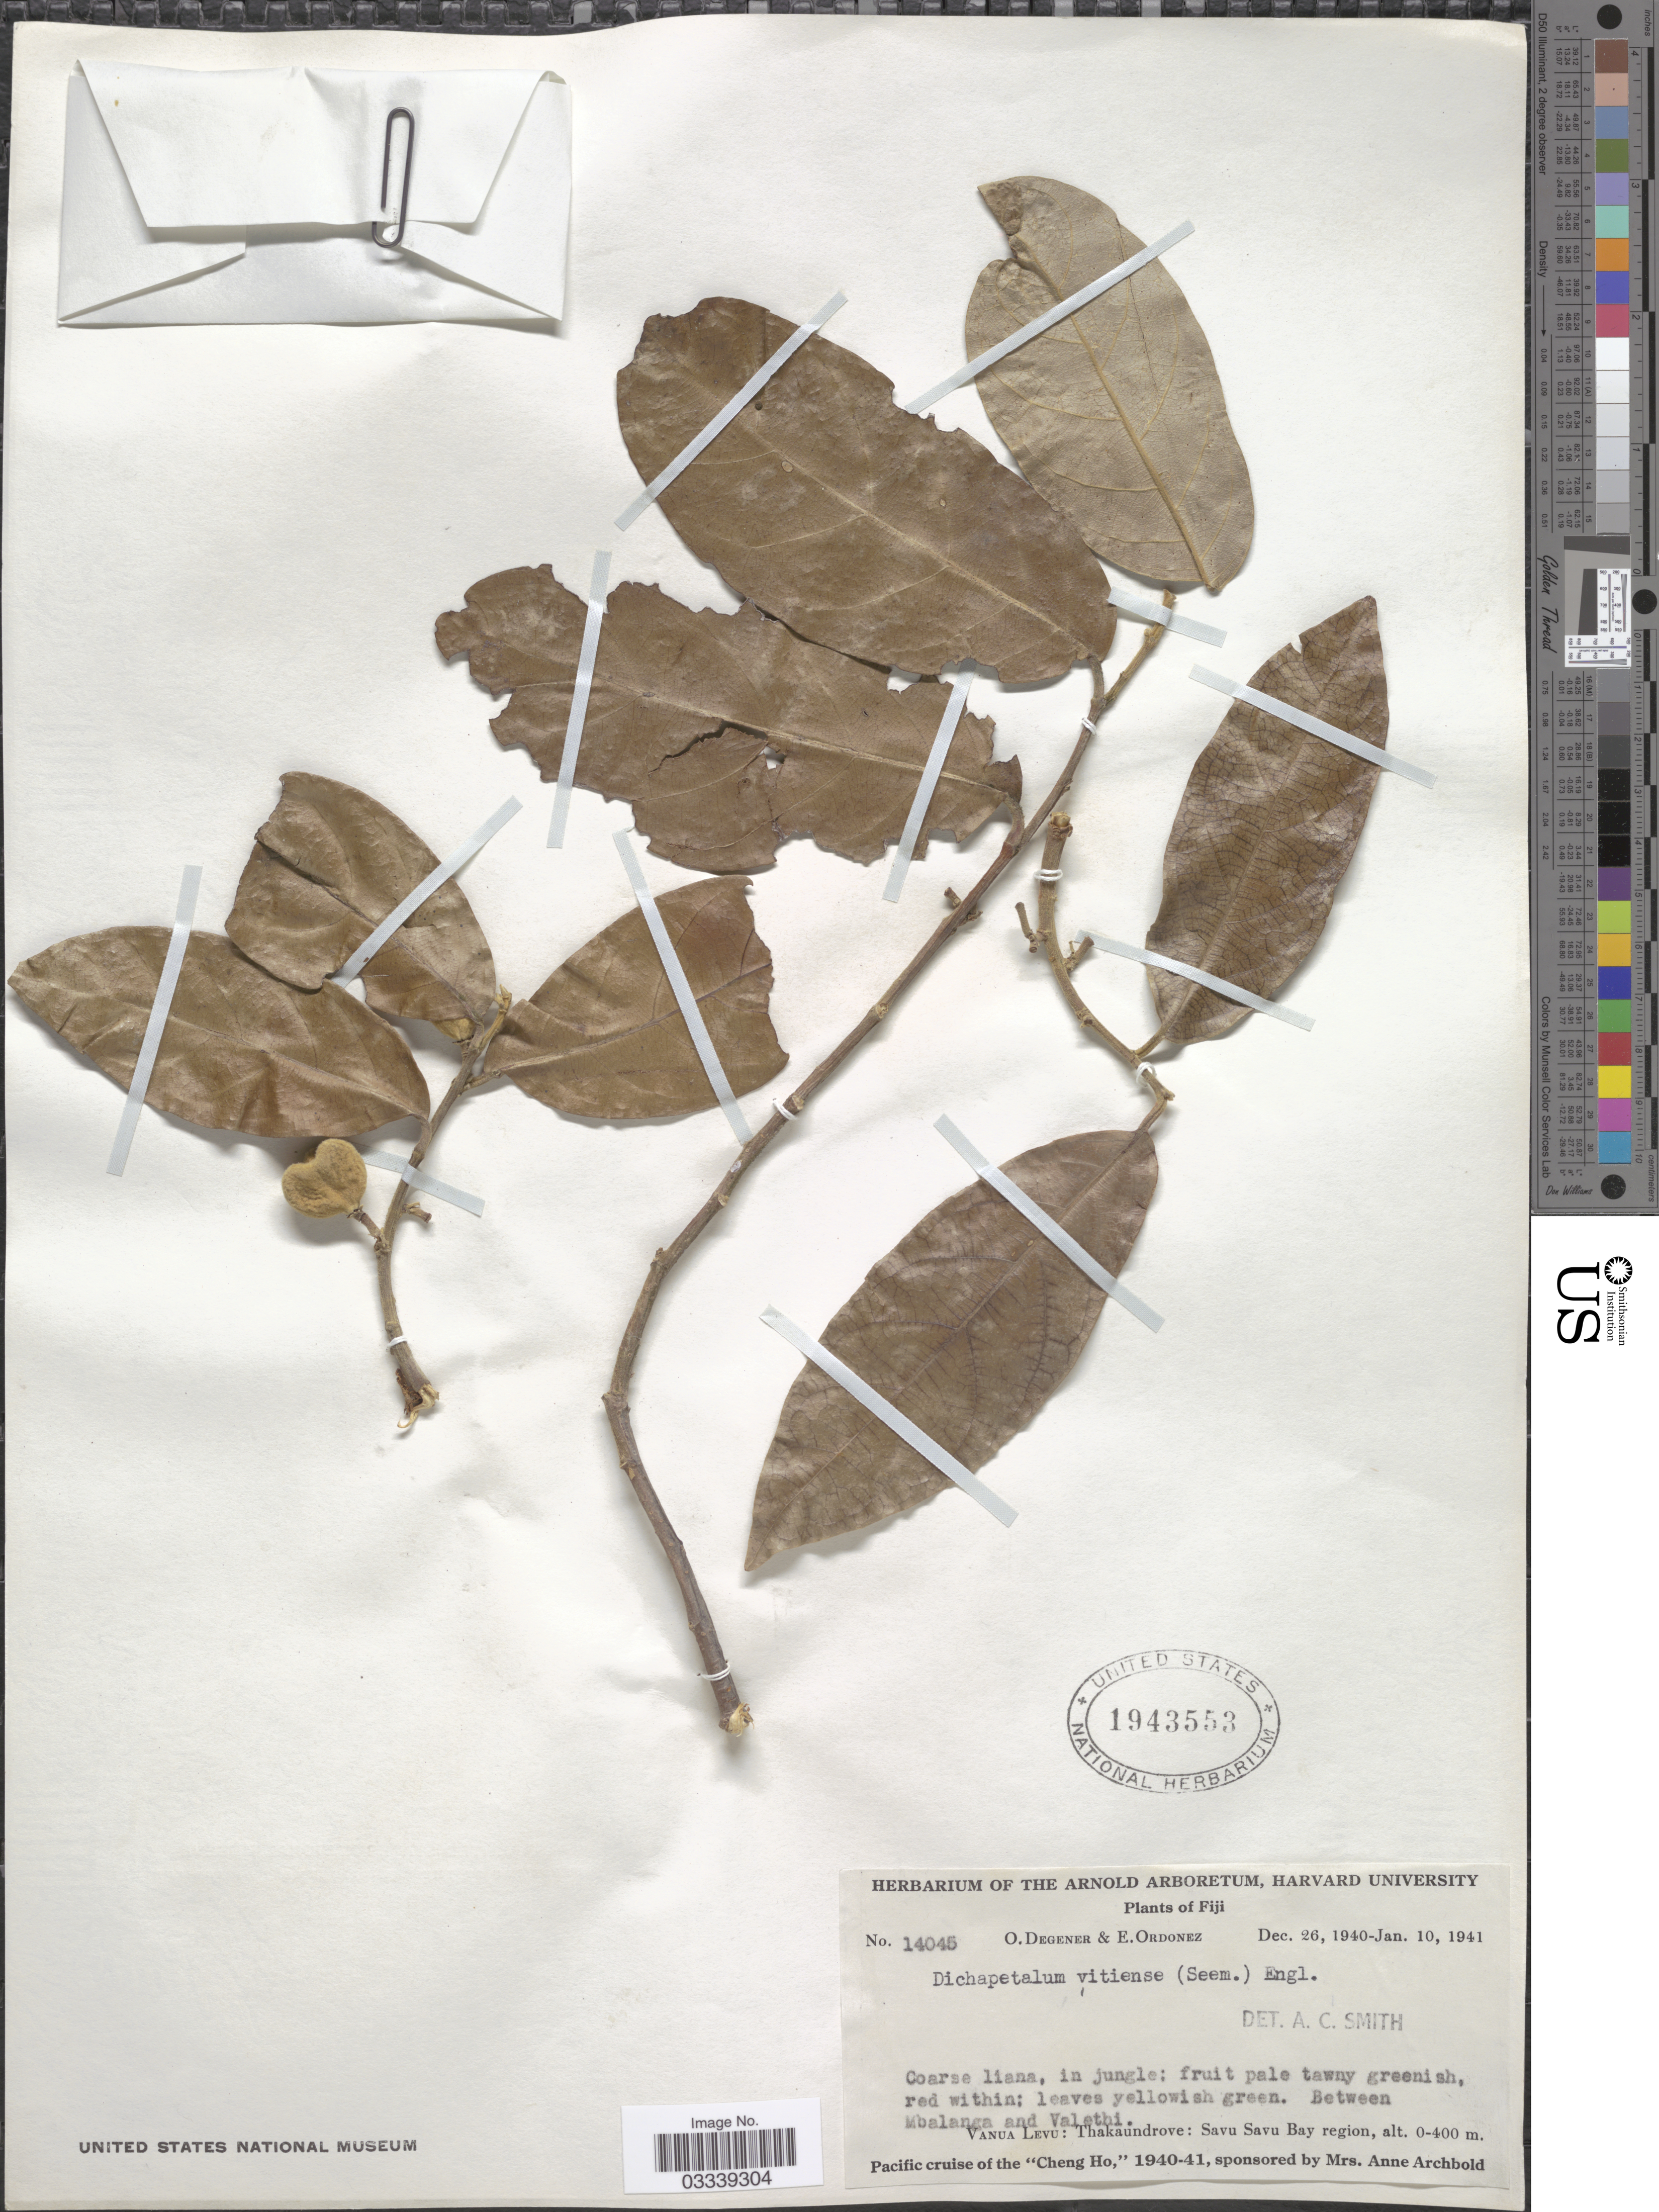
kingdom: Plantae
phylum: Tracheophyta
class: Magnoliopsida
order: Malpighiales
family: Dichapetalaceae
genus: Dichapetalum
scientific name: Dichapetalum vitiense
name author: (Seem.) Engl.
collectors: O. Degener & E. Ordonez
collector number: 14045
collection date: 1940-12-26/1941-01-10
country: Fiji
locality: Between Mbalanga and Valethi. Vanua Levu: Thakaundrove: Savu Savu Bay region.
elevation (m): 0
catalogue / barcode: US 1943553